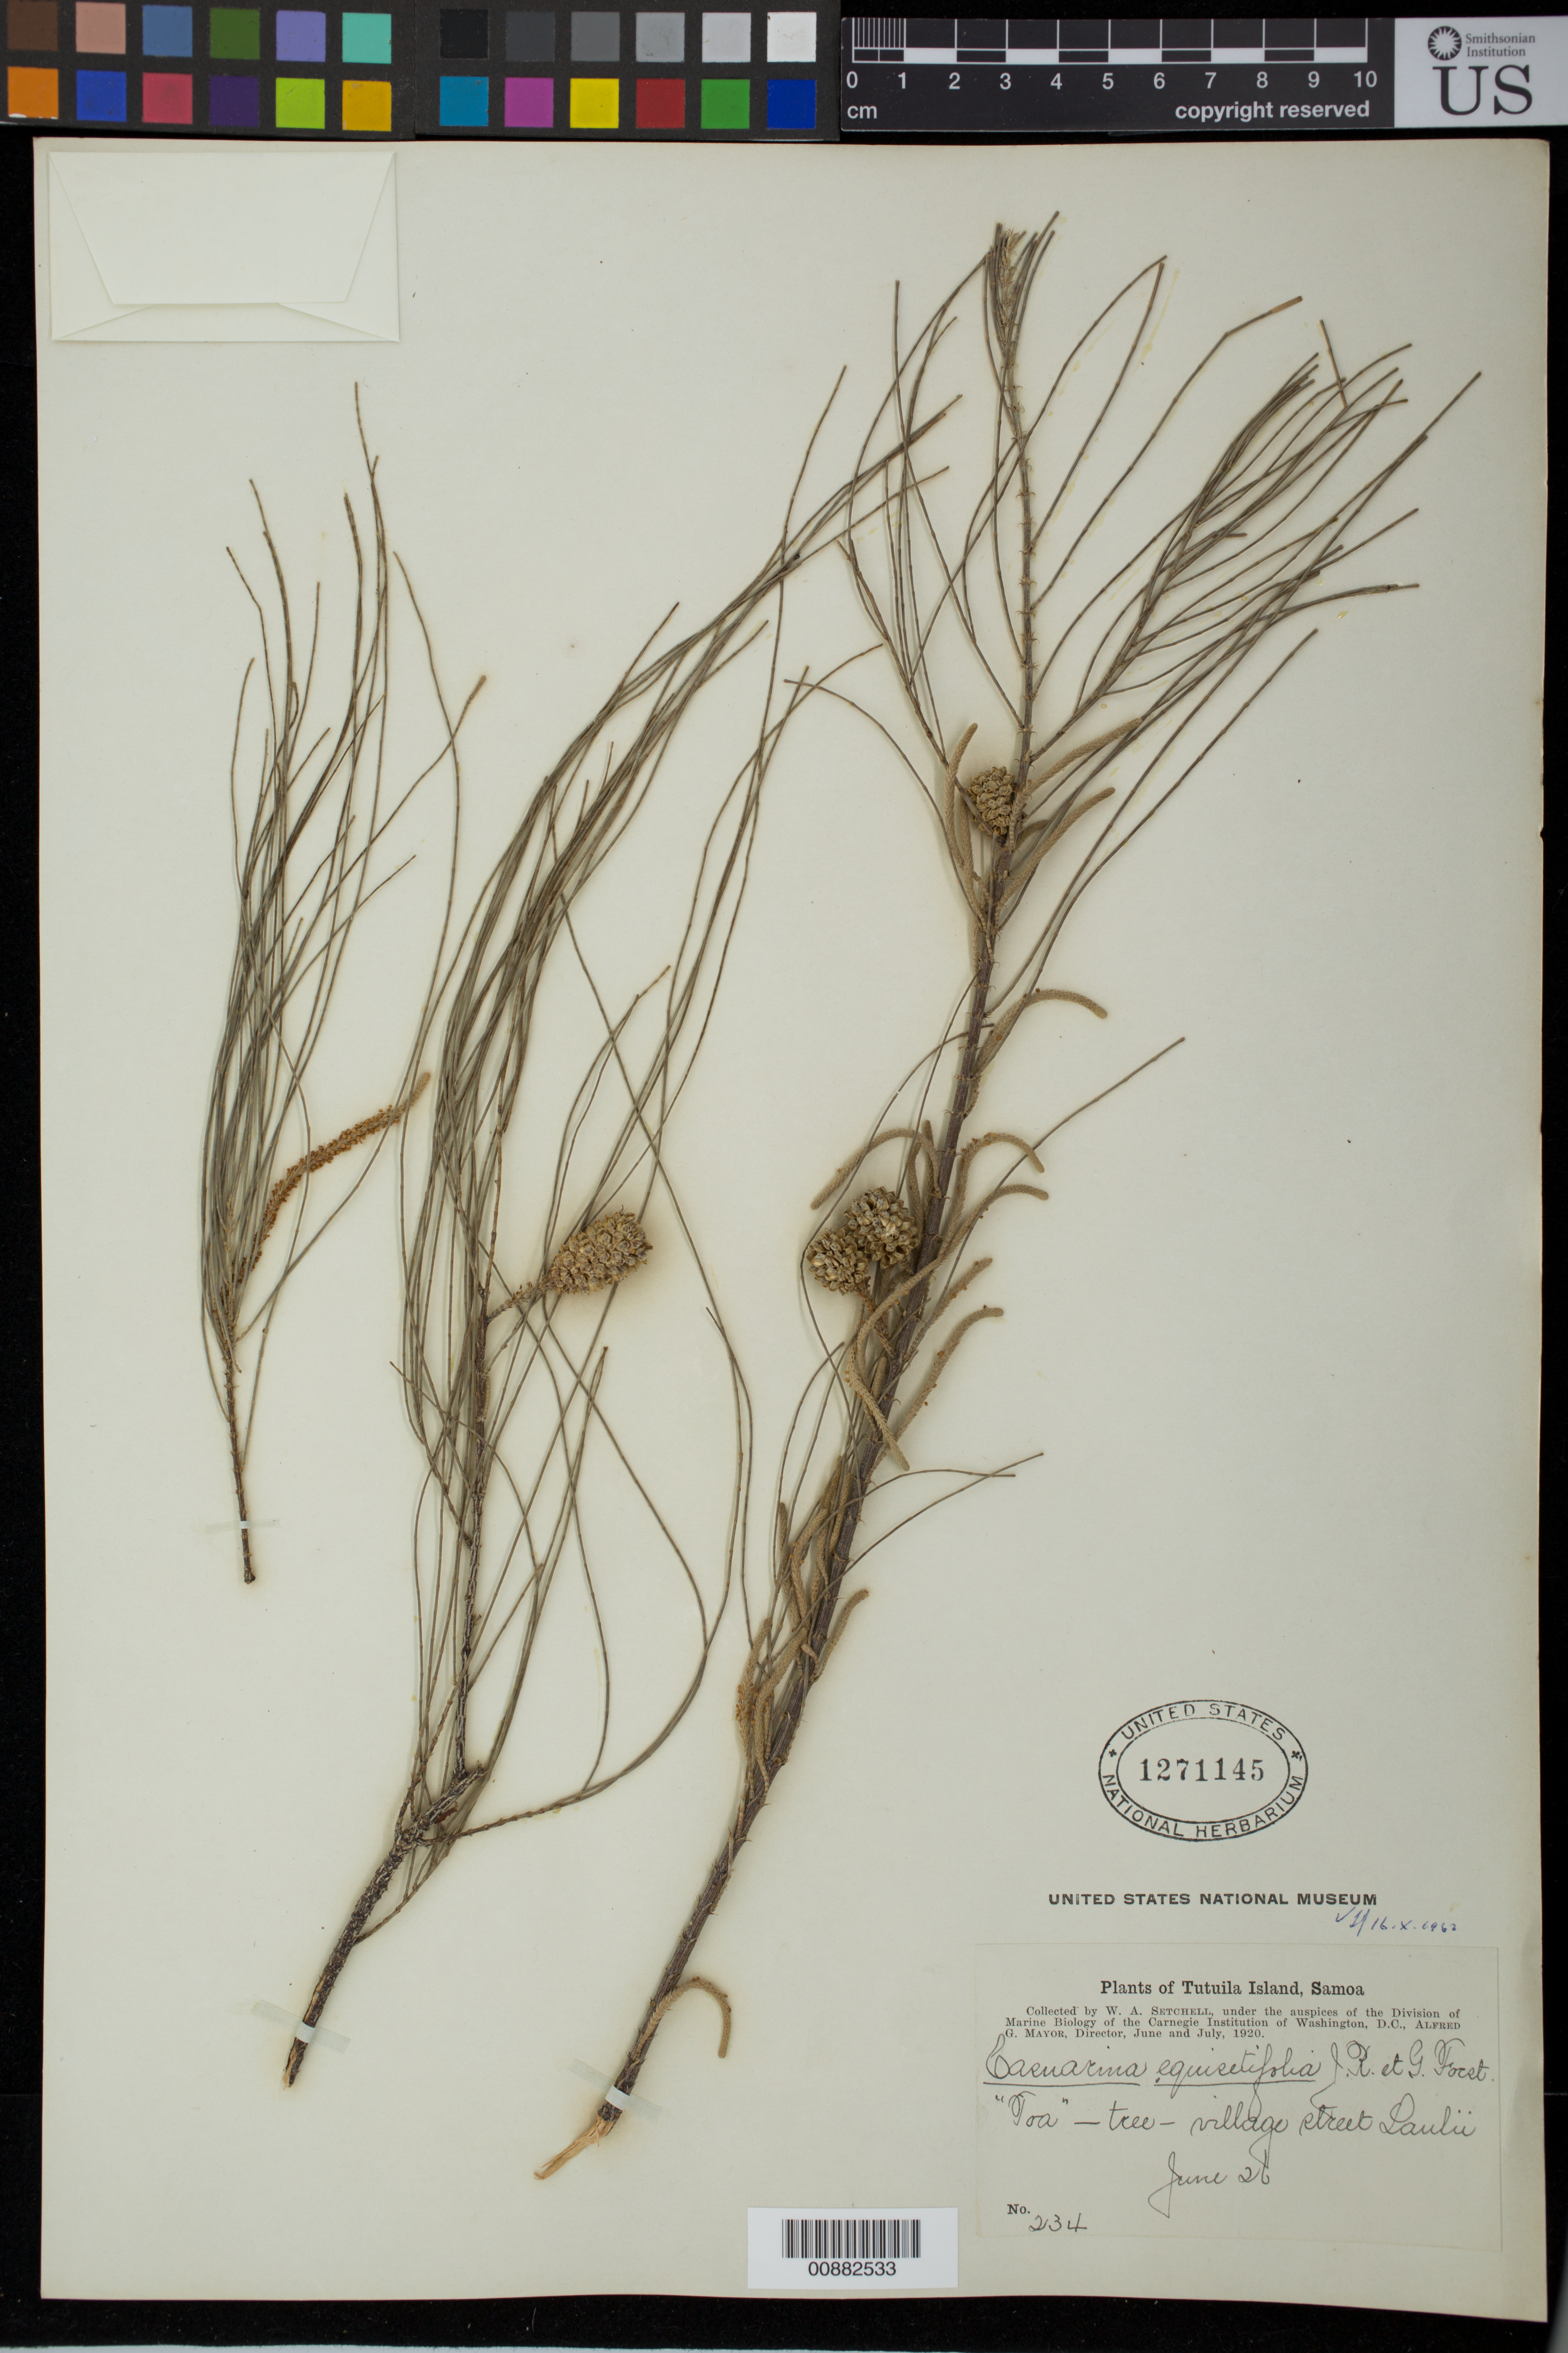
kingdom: Plantae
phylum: Tracheophyta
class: Magnoliopsida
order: Fagales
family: Casuarinaceae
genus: Casuarina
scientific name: Casuarina equisetifolia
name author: L.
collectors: W. Setchell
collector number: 234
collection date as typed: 26 Jun 1920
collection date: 1920-06-26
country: American Samoa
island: Tutua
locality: Village street Laulu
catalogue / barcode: US 1271145